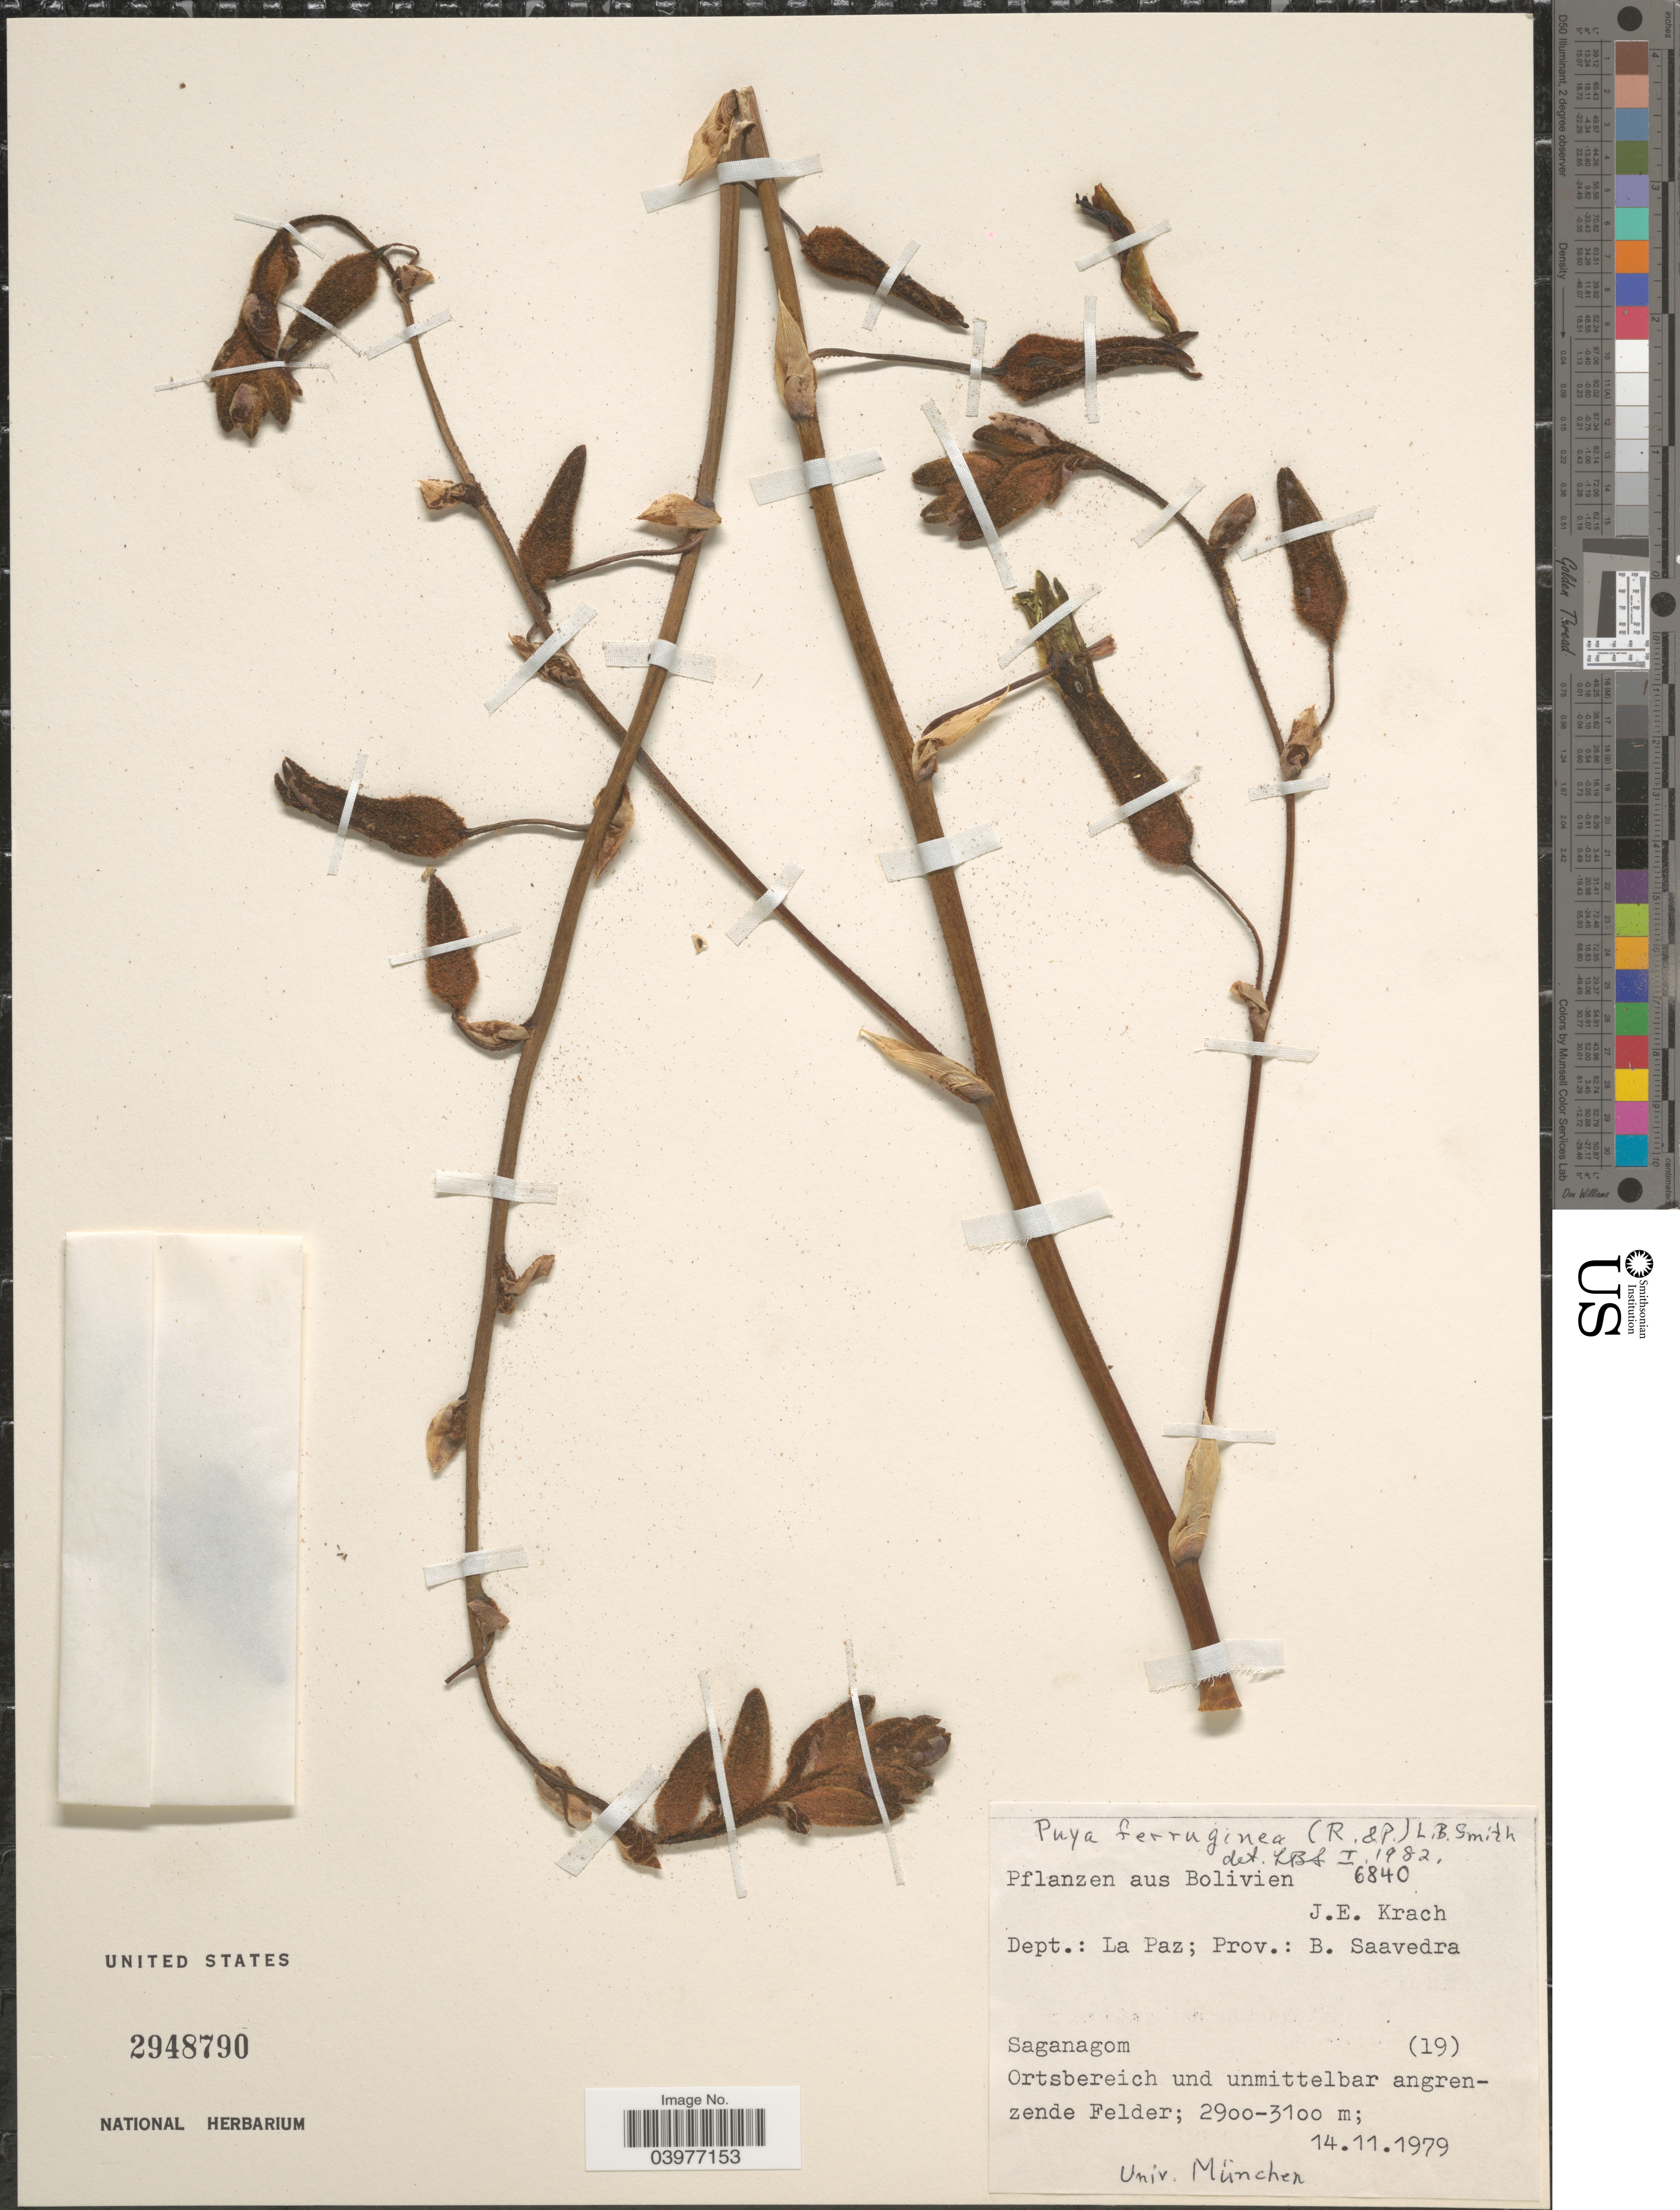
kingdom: Plantae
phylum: Tracheophyta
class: Liliopsida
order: Poales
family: Bromeliaceae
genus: Puya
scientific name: Puya ferruginea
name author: (Ruiz & Pav.) L.B. Sm.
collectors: J. Krach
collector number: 6840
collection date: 1979-11-14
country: Bolivia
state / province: La Paz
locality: Dept.: La Paz; Prov.: B. Saavedra.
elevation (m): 2900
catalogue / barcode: US 2948790